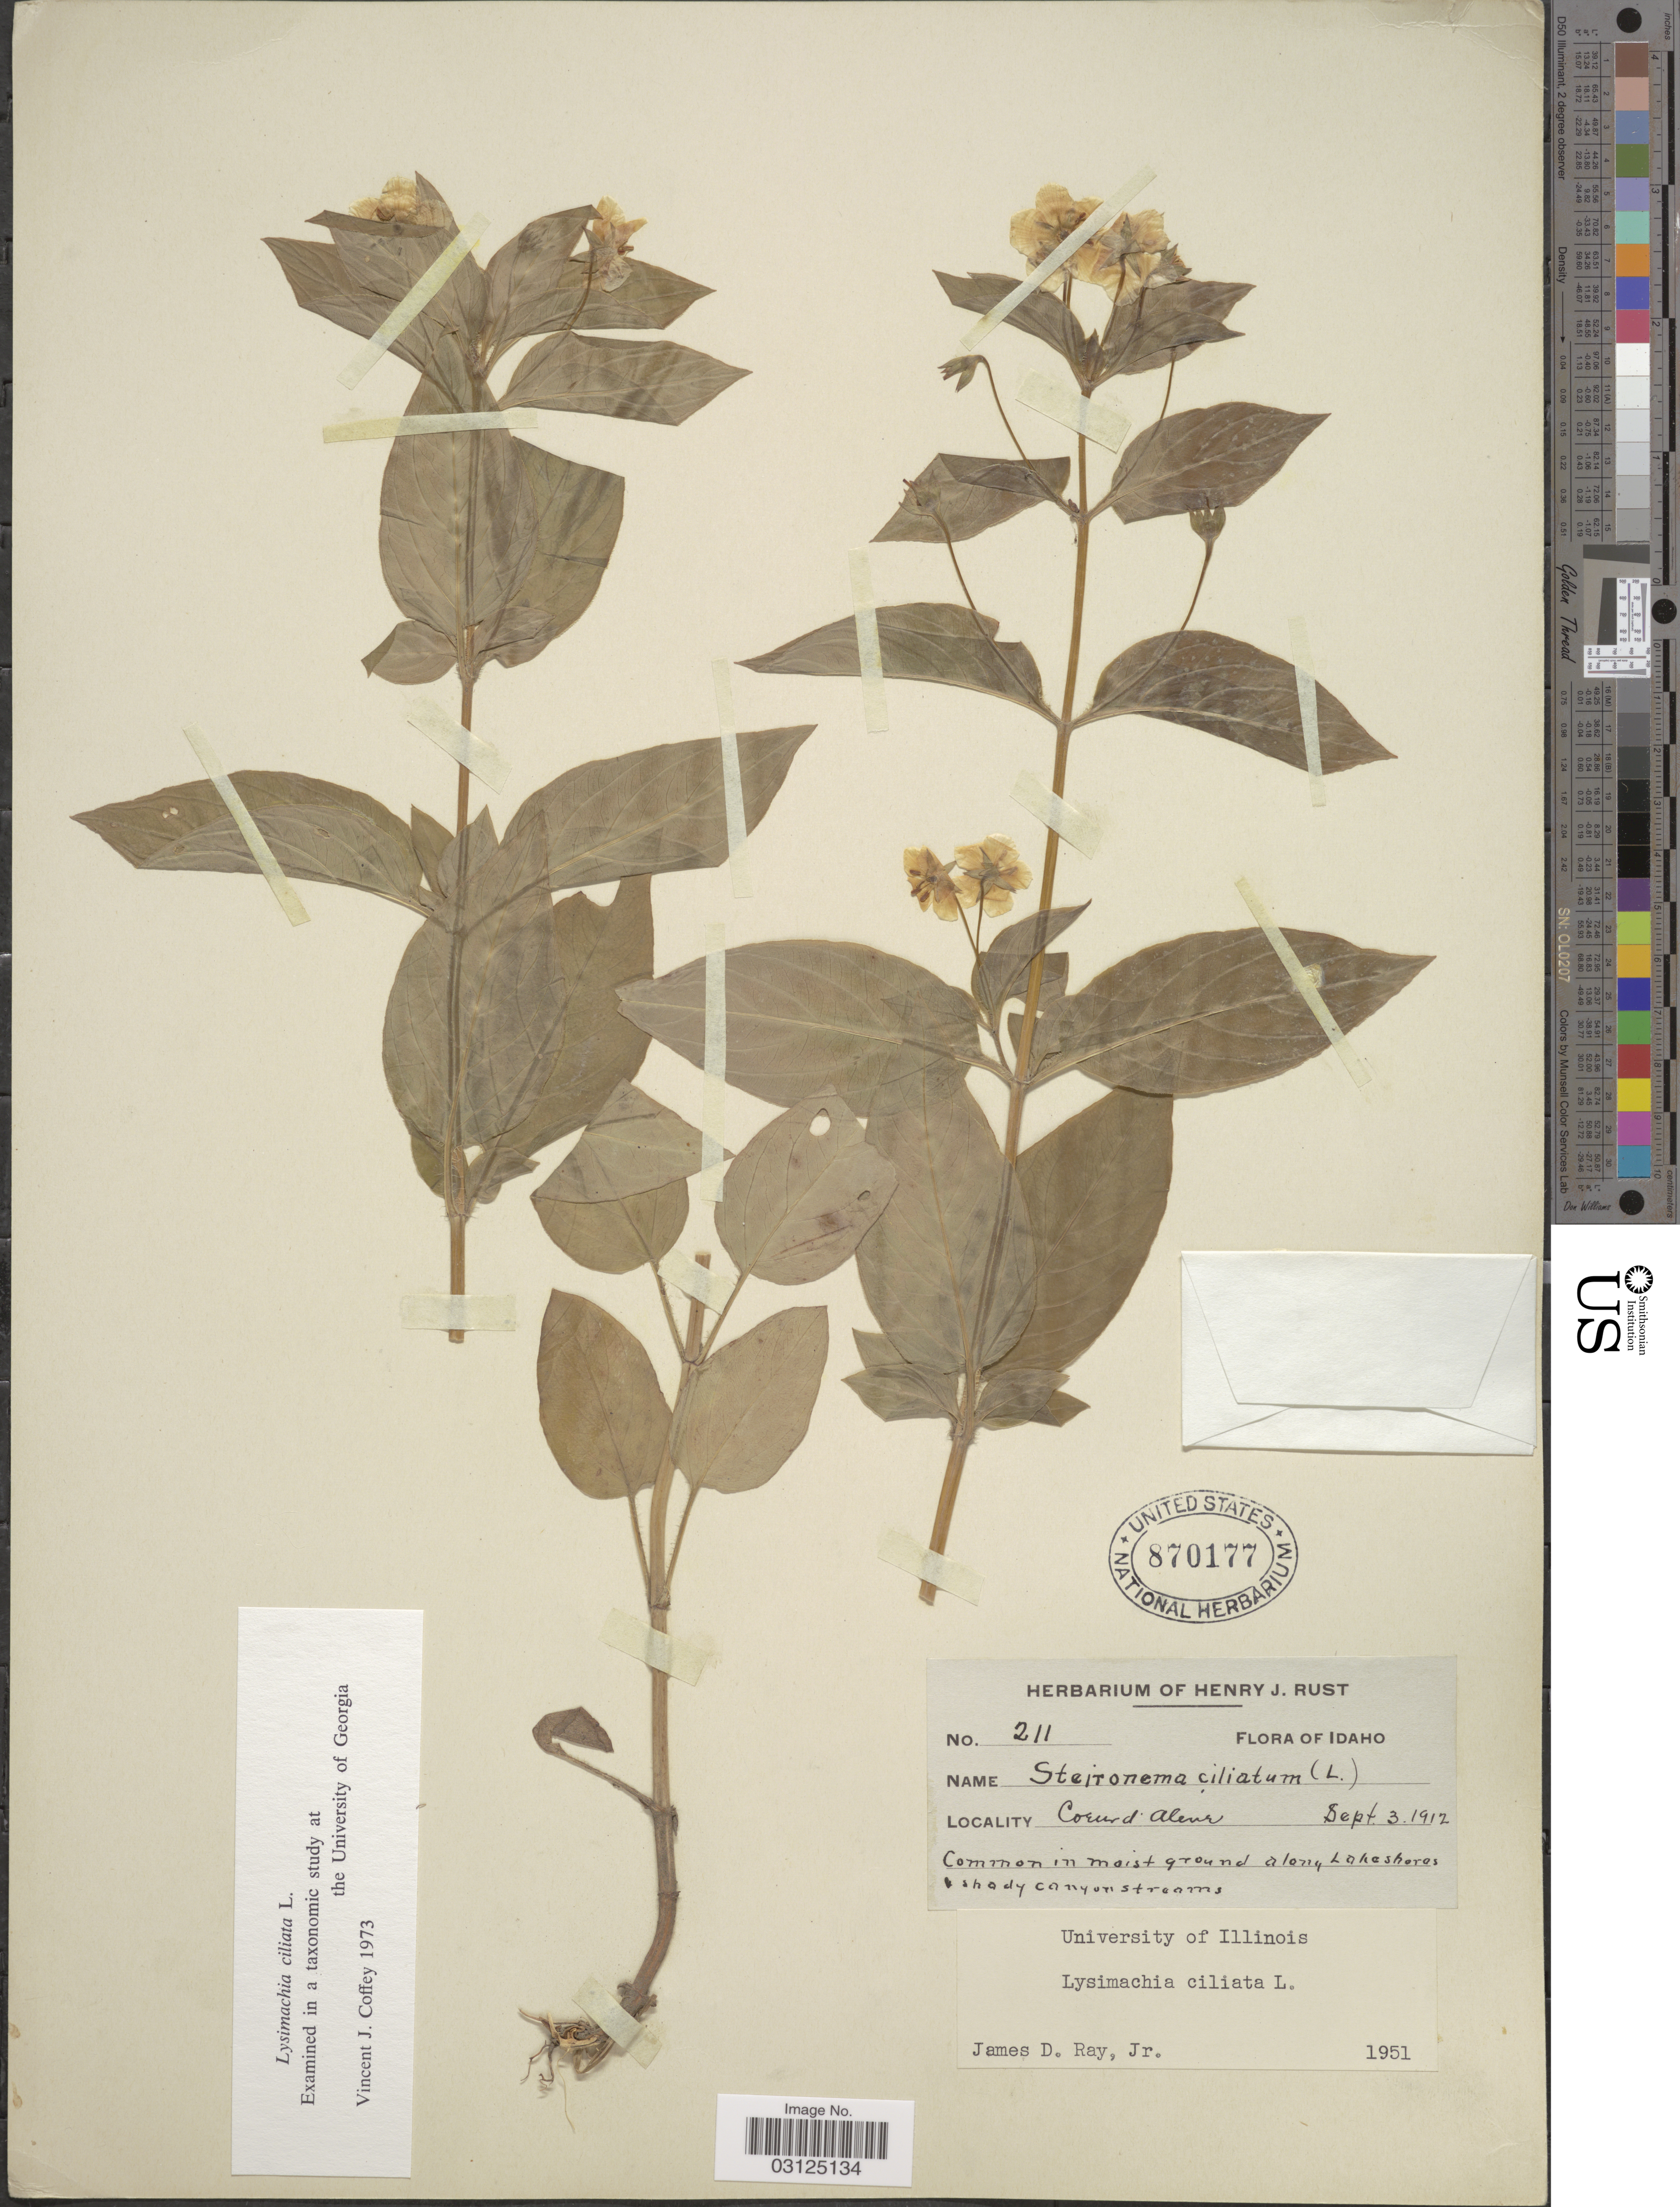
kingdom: Plantae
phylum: Tracheophyta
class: Magnoliopsida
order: Ericales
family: Primulaceae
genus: Lysimachia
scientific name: Lysimachia ciliata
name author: L.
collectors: ex herb. Henry J. Rust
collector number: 211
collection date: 1912-09-03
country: United States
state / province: Idaho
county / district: Kootenai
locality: Coeur d'Alene.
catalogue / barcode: US 870177